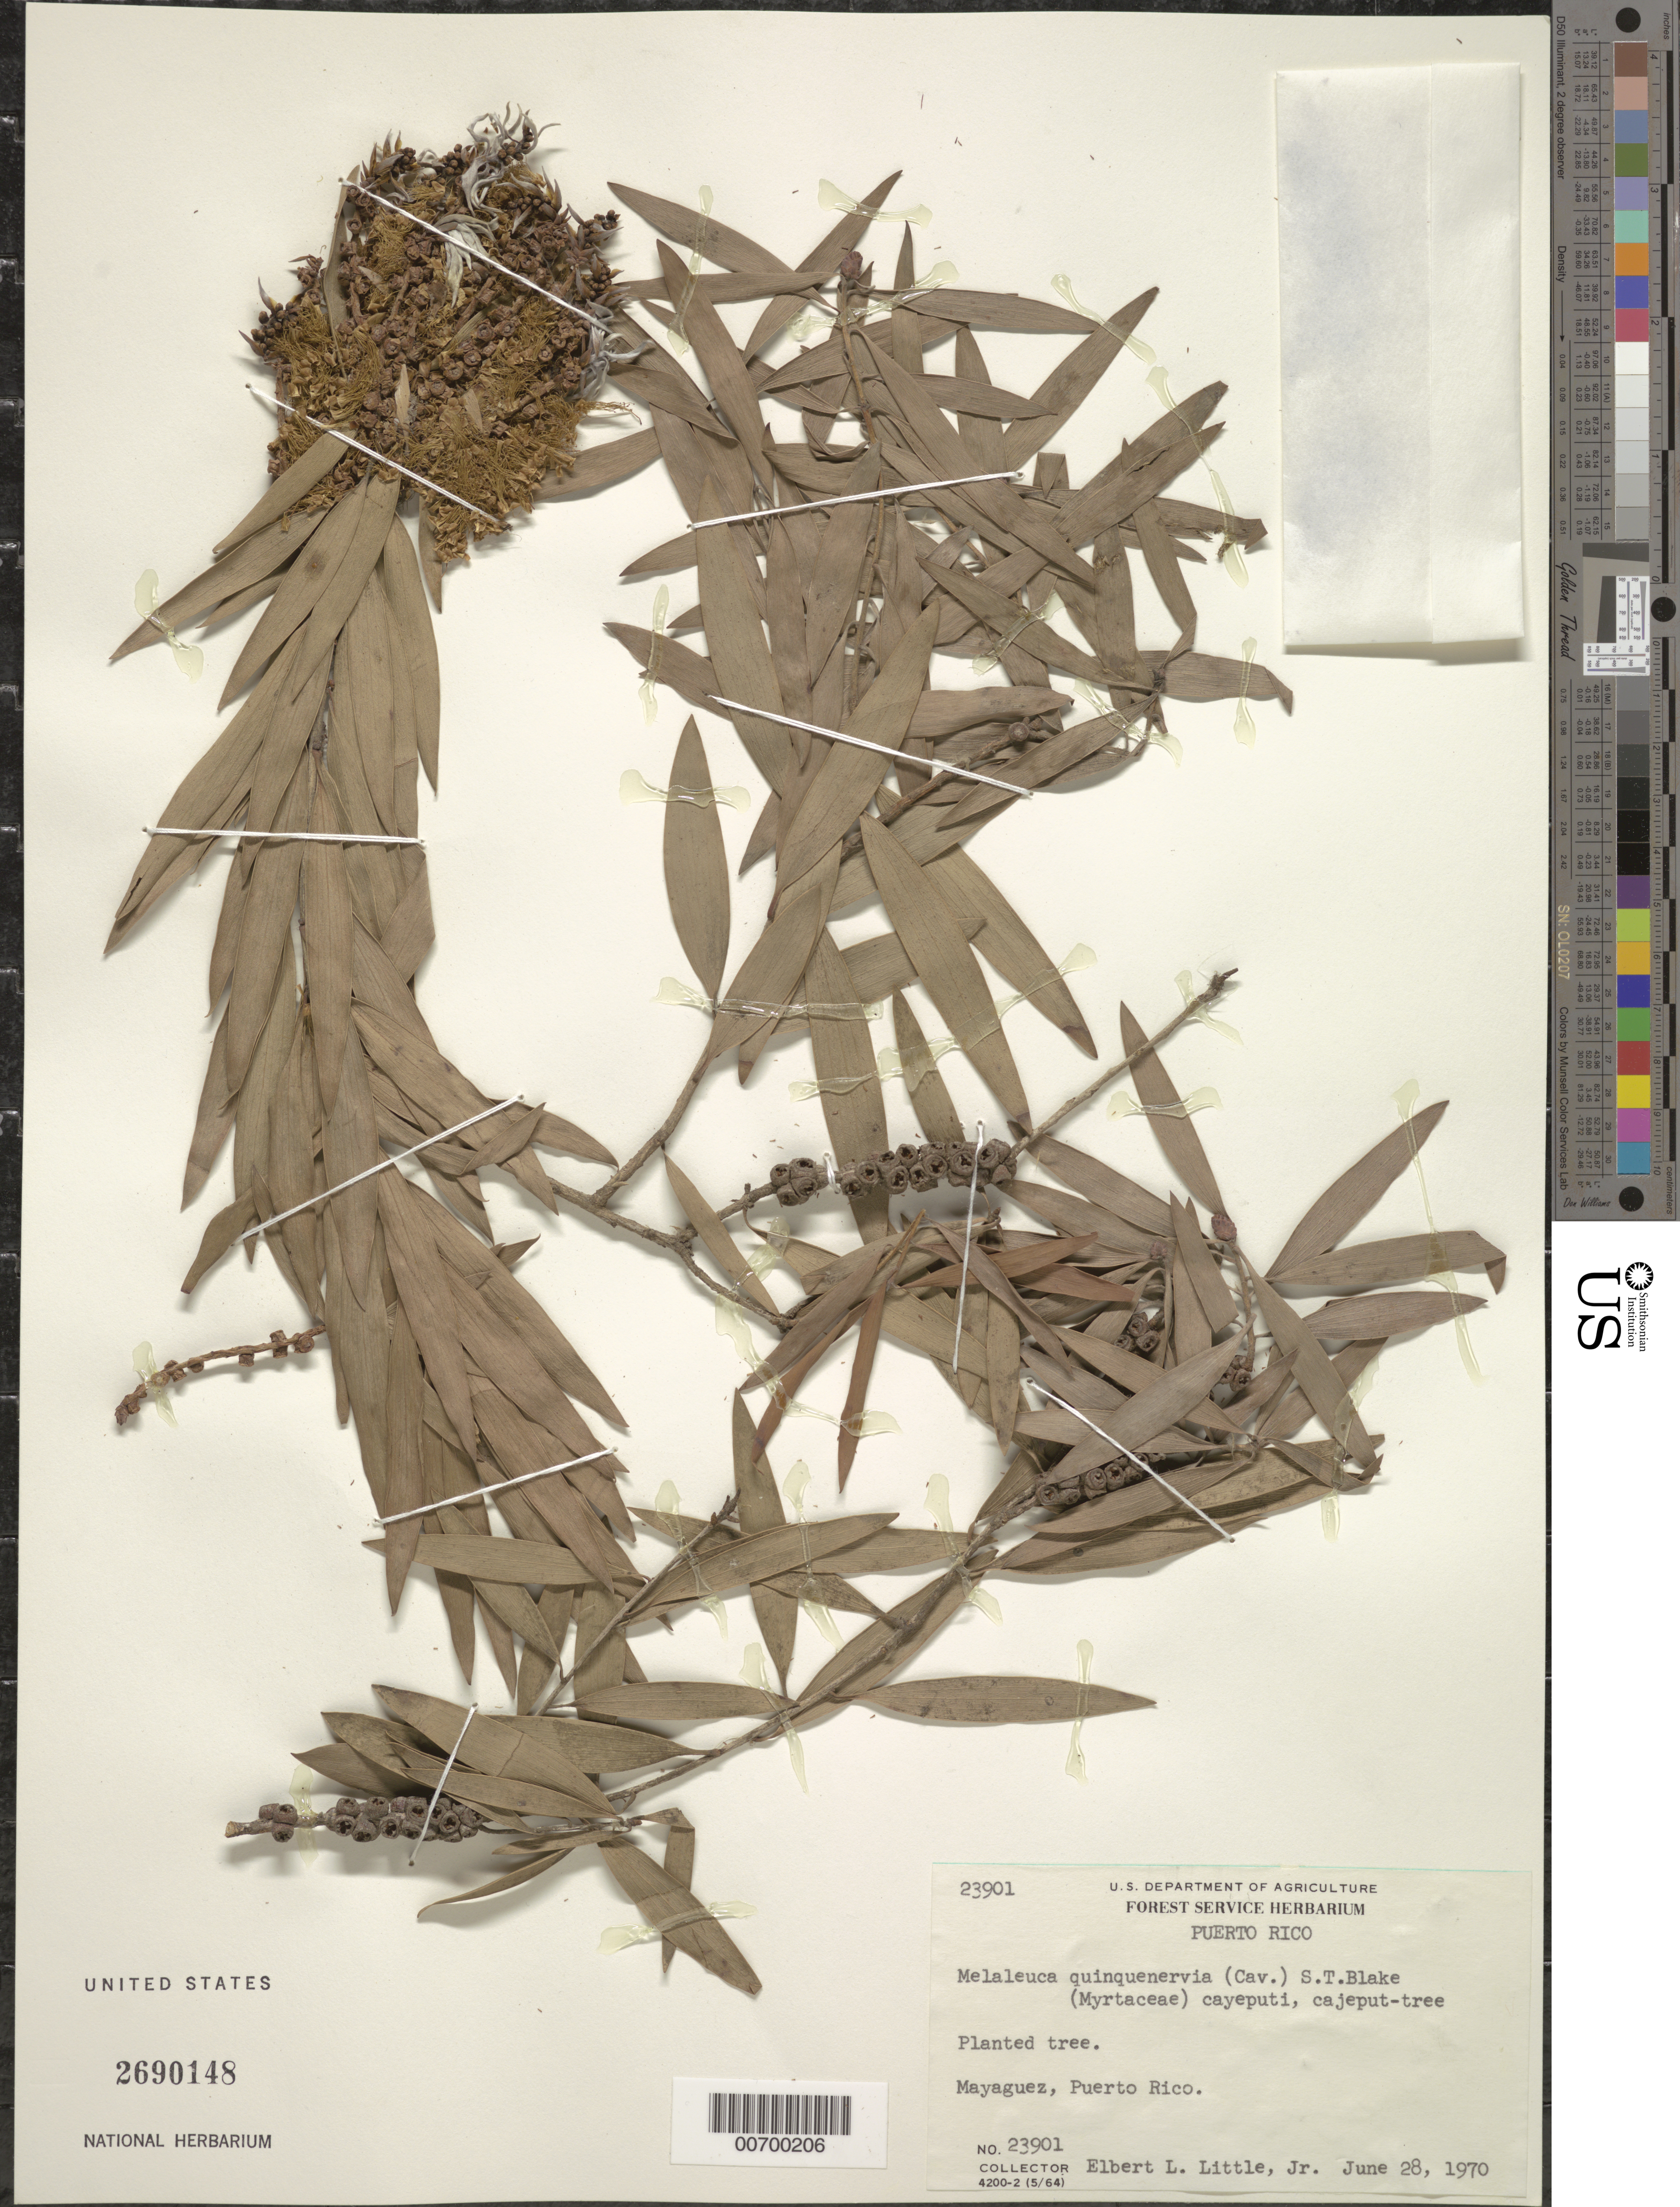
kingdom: Plantae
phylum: Tracheophyta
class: Magnoliopsida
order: Myrtales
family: Myrtaceae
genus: Melaleuca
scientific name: Melaleuca quinquenervia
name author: (Cav.) S.T. Blake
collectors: R. A. Howard & E. S. Howard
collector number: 23901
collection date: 1980-03-01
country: Montserrat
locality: McLauchlin's garden.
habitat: Planted tree.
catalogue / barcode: US 2690148